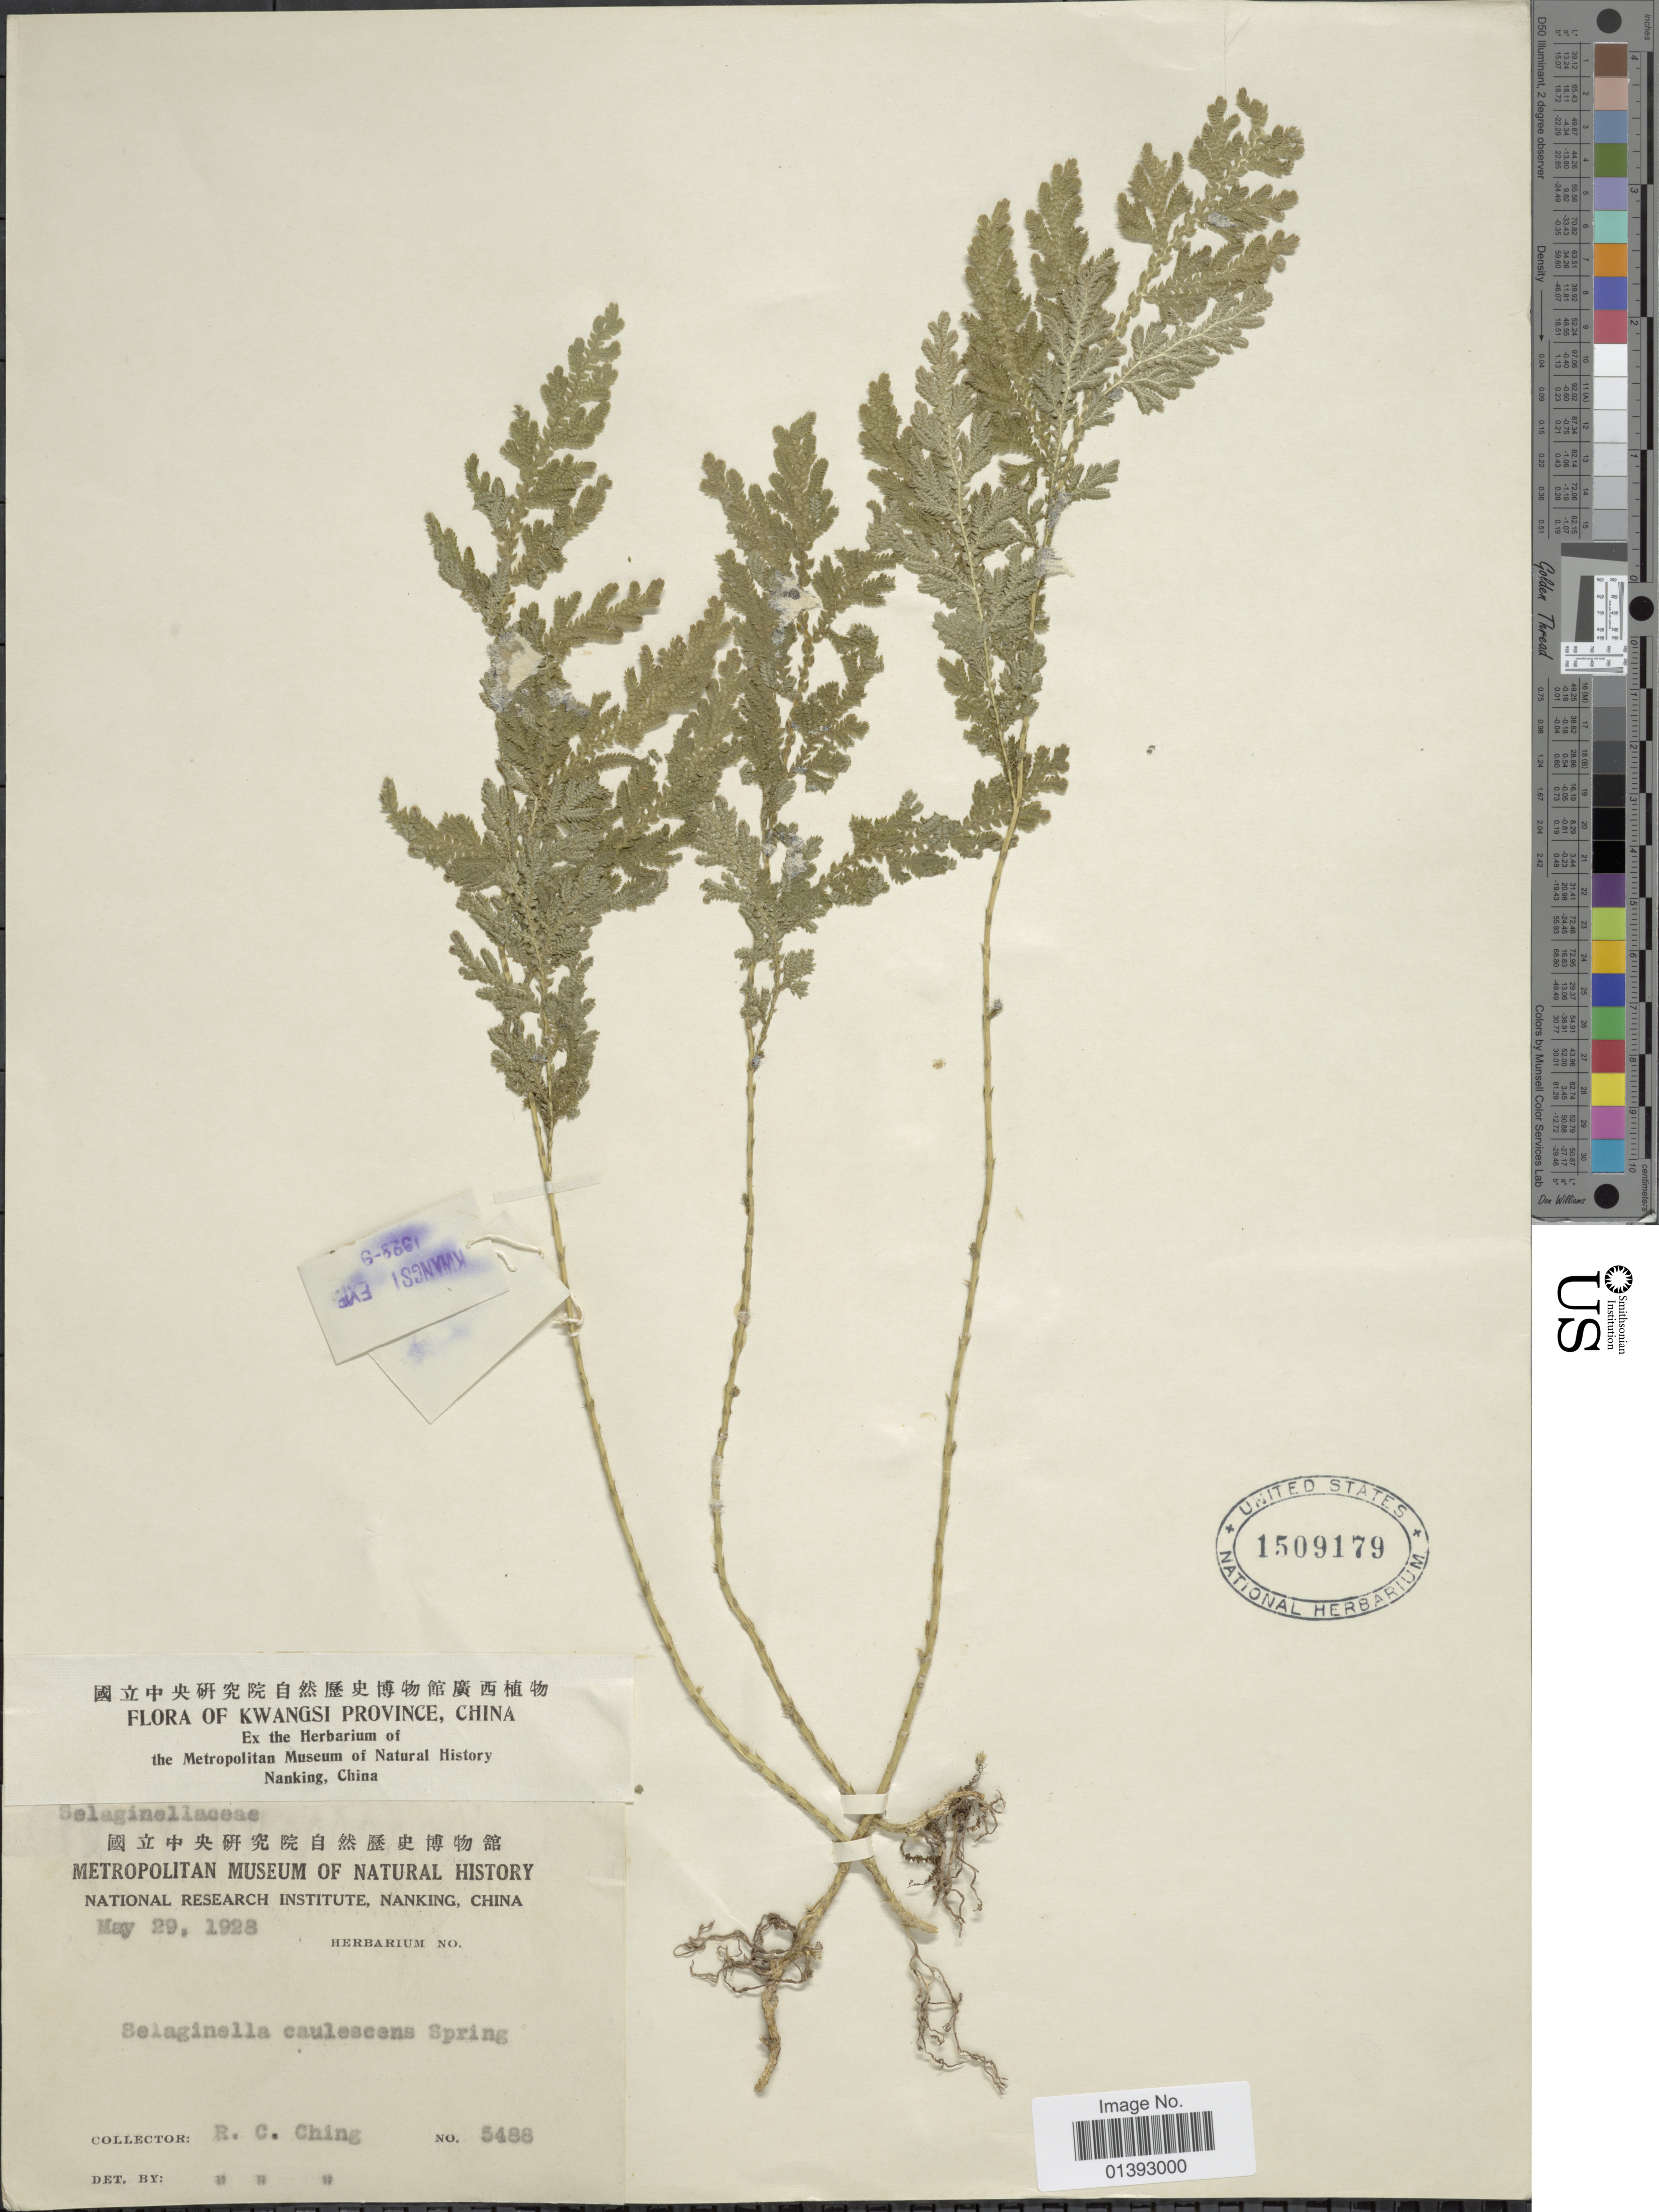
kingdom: Plantae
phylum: Tracheophyta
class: Lycopodiopsida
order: Selaginellales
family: Selaginellaceae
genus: Selaginella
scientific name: Selaginella moellendorffii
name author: Hieron.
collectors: R. C. Ching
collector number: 5488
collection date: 1928-05-29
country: China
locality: Kwangsi Province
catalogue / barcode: US 1509179